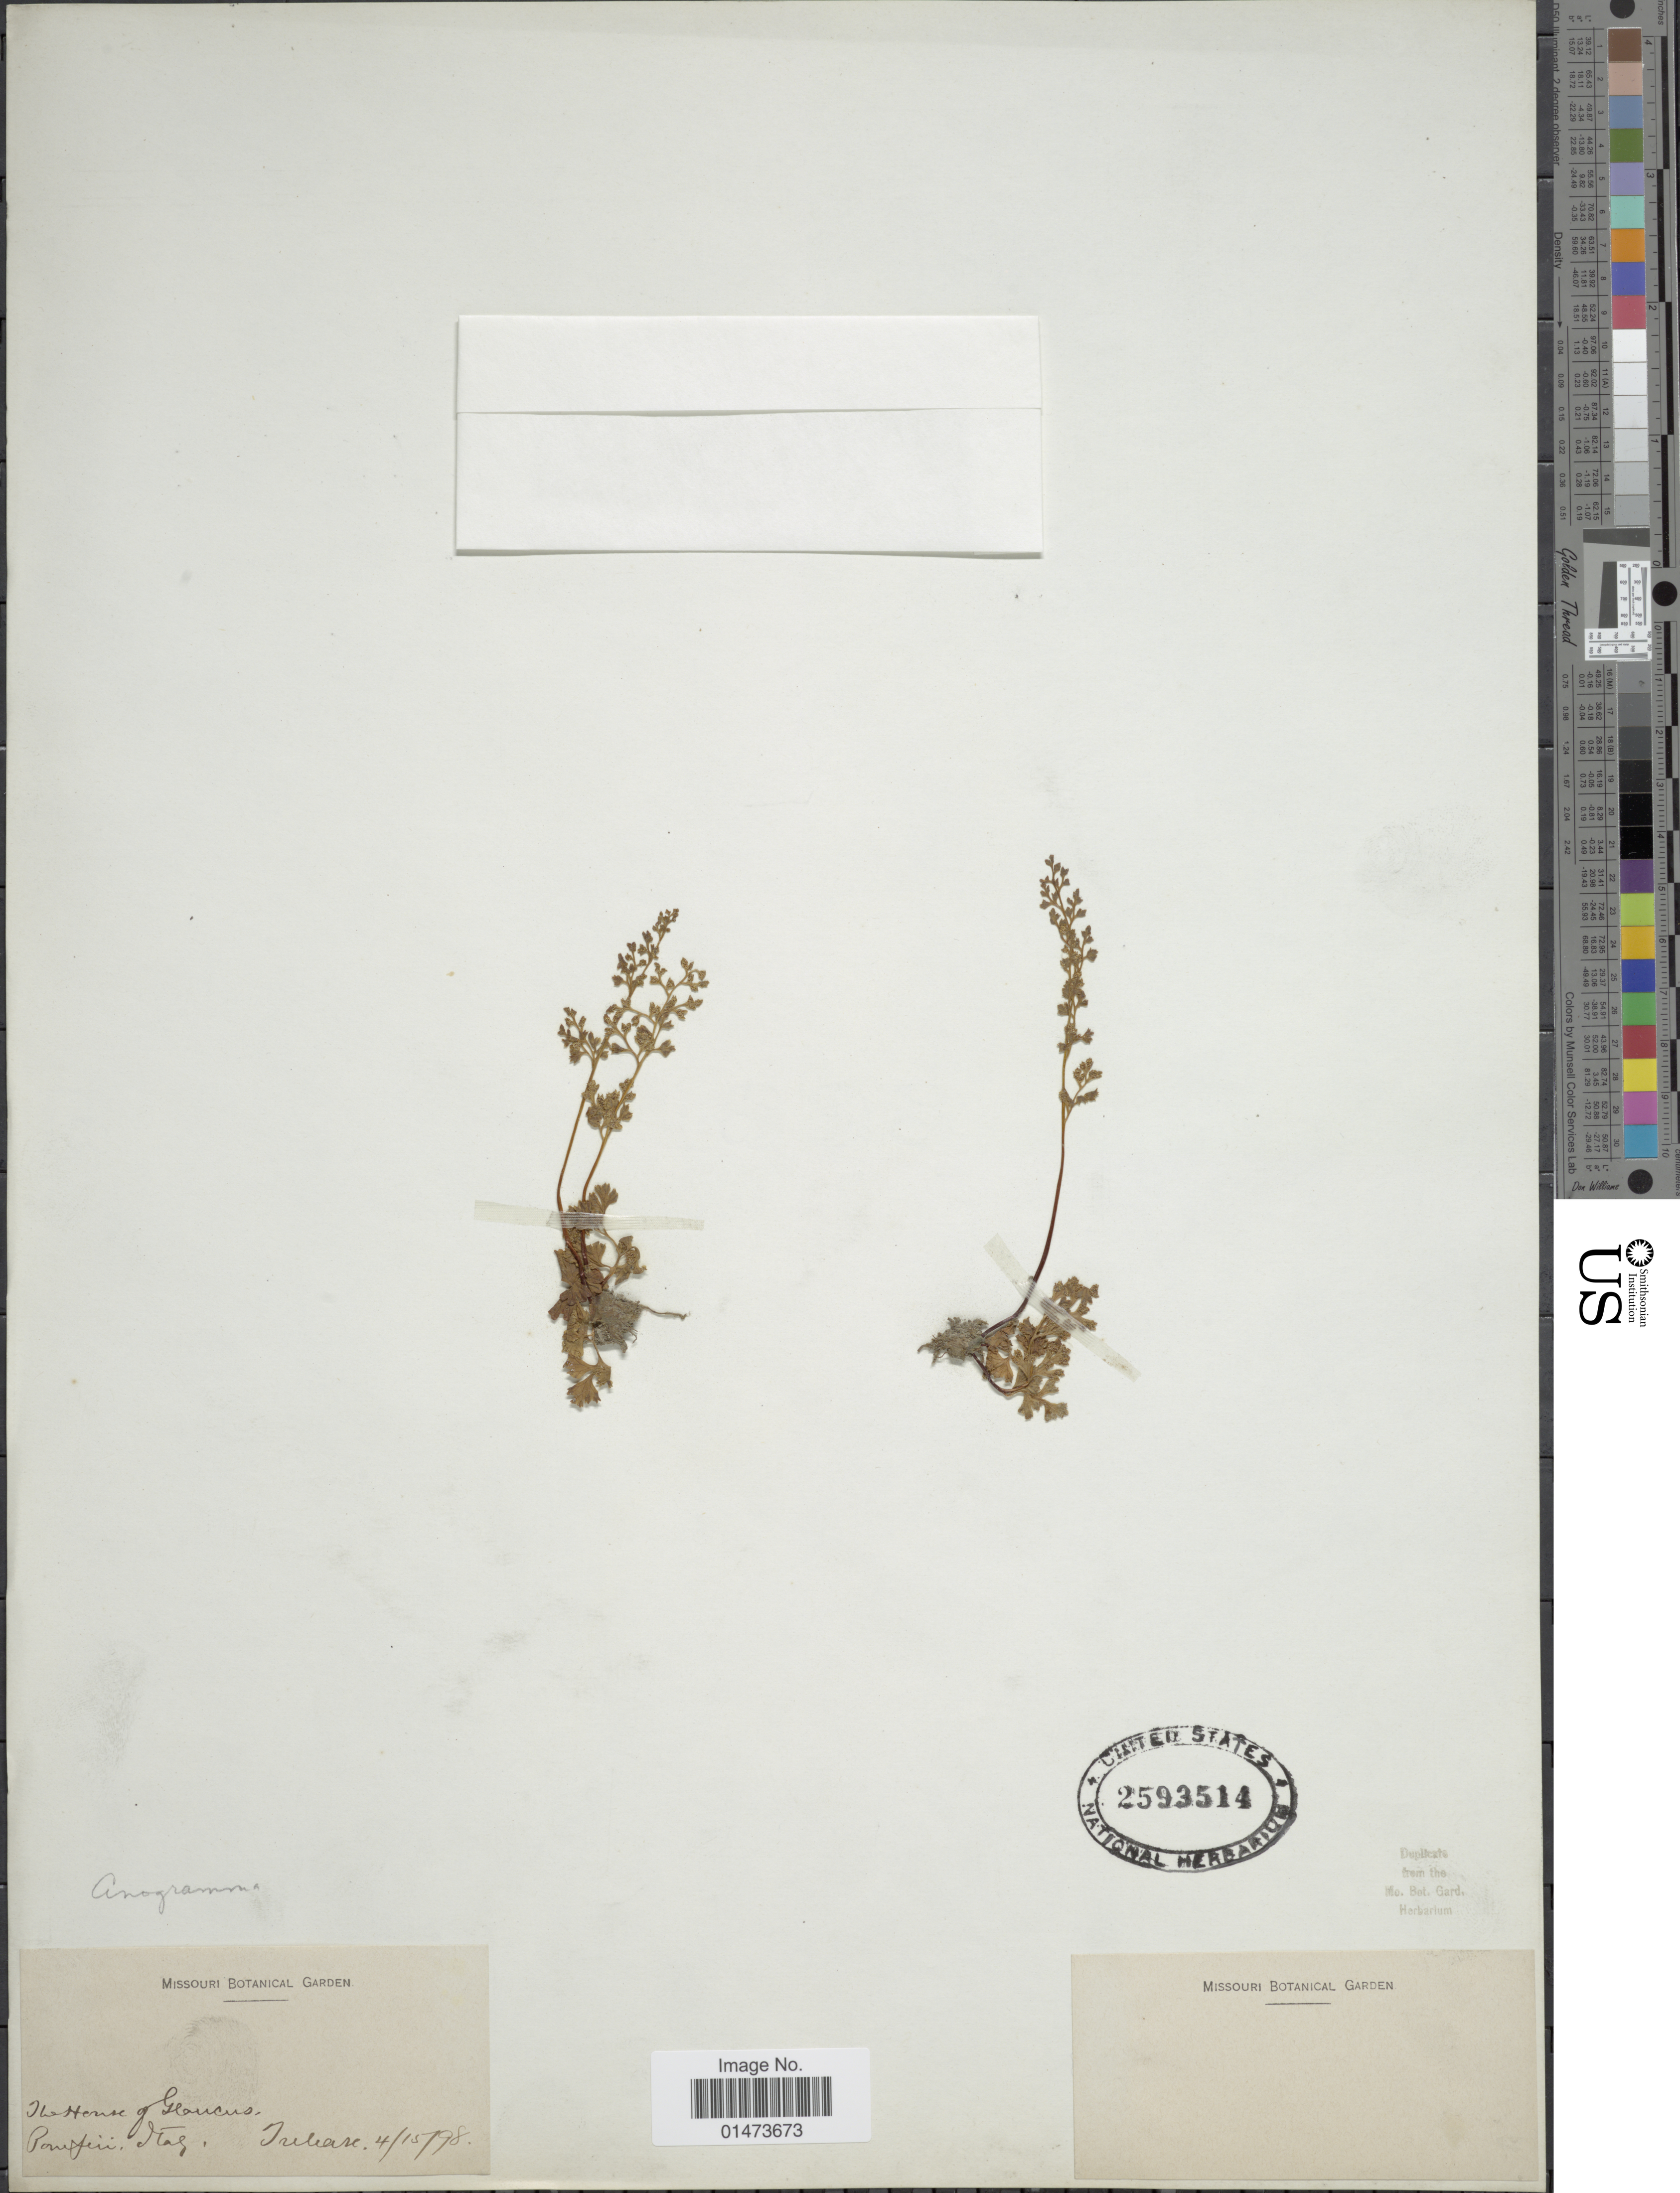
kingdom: Plantae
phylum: Tracheophyta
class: Polypodiopsida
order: Polypodiales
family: Pteridaceae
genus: Anogramma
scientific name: Anogramma leptophylla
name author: (L.) Link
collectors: -- Trelease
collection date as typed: Transcribed d/m/y: 15/4/98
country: Italy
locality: The House of Glaucus, Pompeii, Italy.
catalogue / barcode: US 2593514